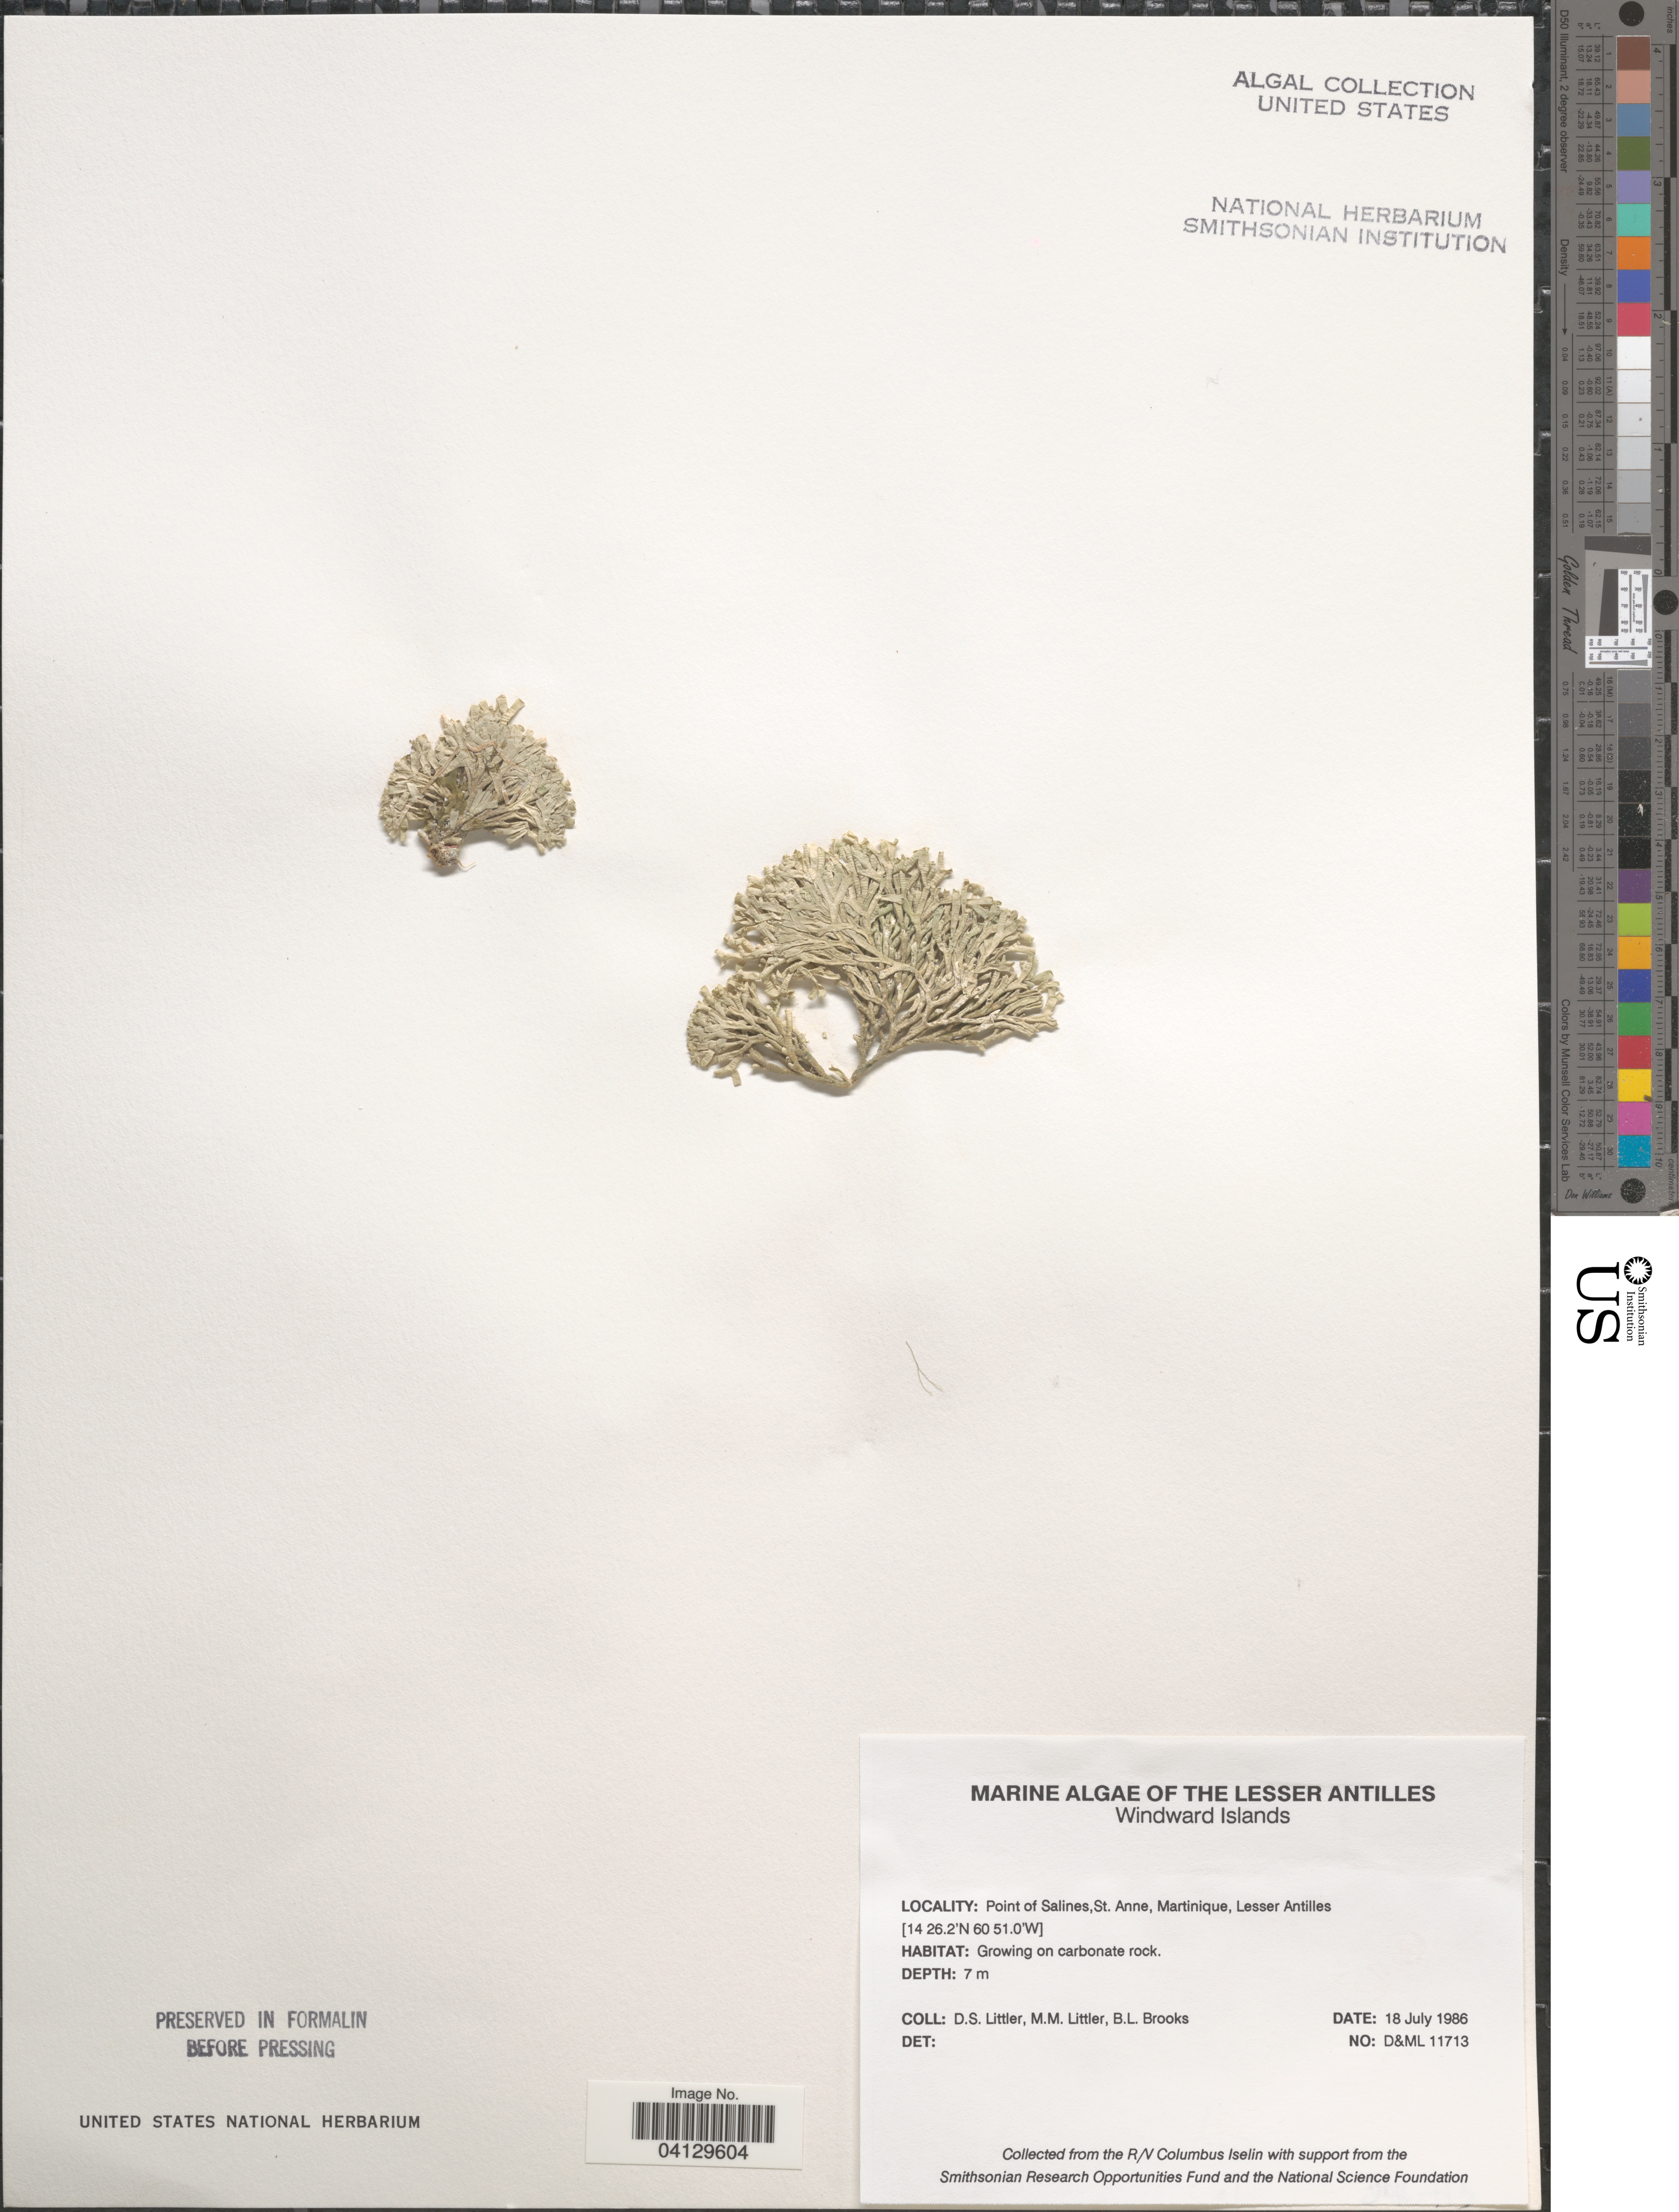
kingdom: Plantae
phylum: Rhodophyta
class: Florideophyceae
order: Corallinales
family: Corallinaceae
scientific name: Crustose Coralline Algae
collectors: D. S. Littler & B. Brooks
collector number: D&ML11713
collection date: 1986-07-18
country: Martinique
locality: The Lesser Antilles. Windward Islands. Point of Salines,St. Anne.